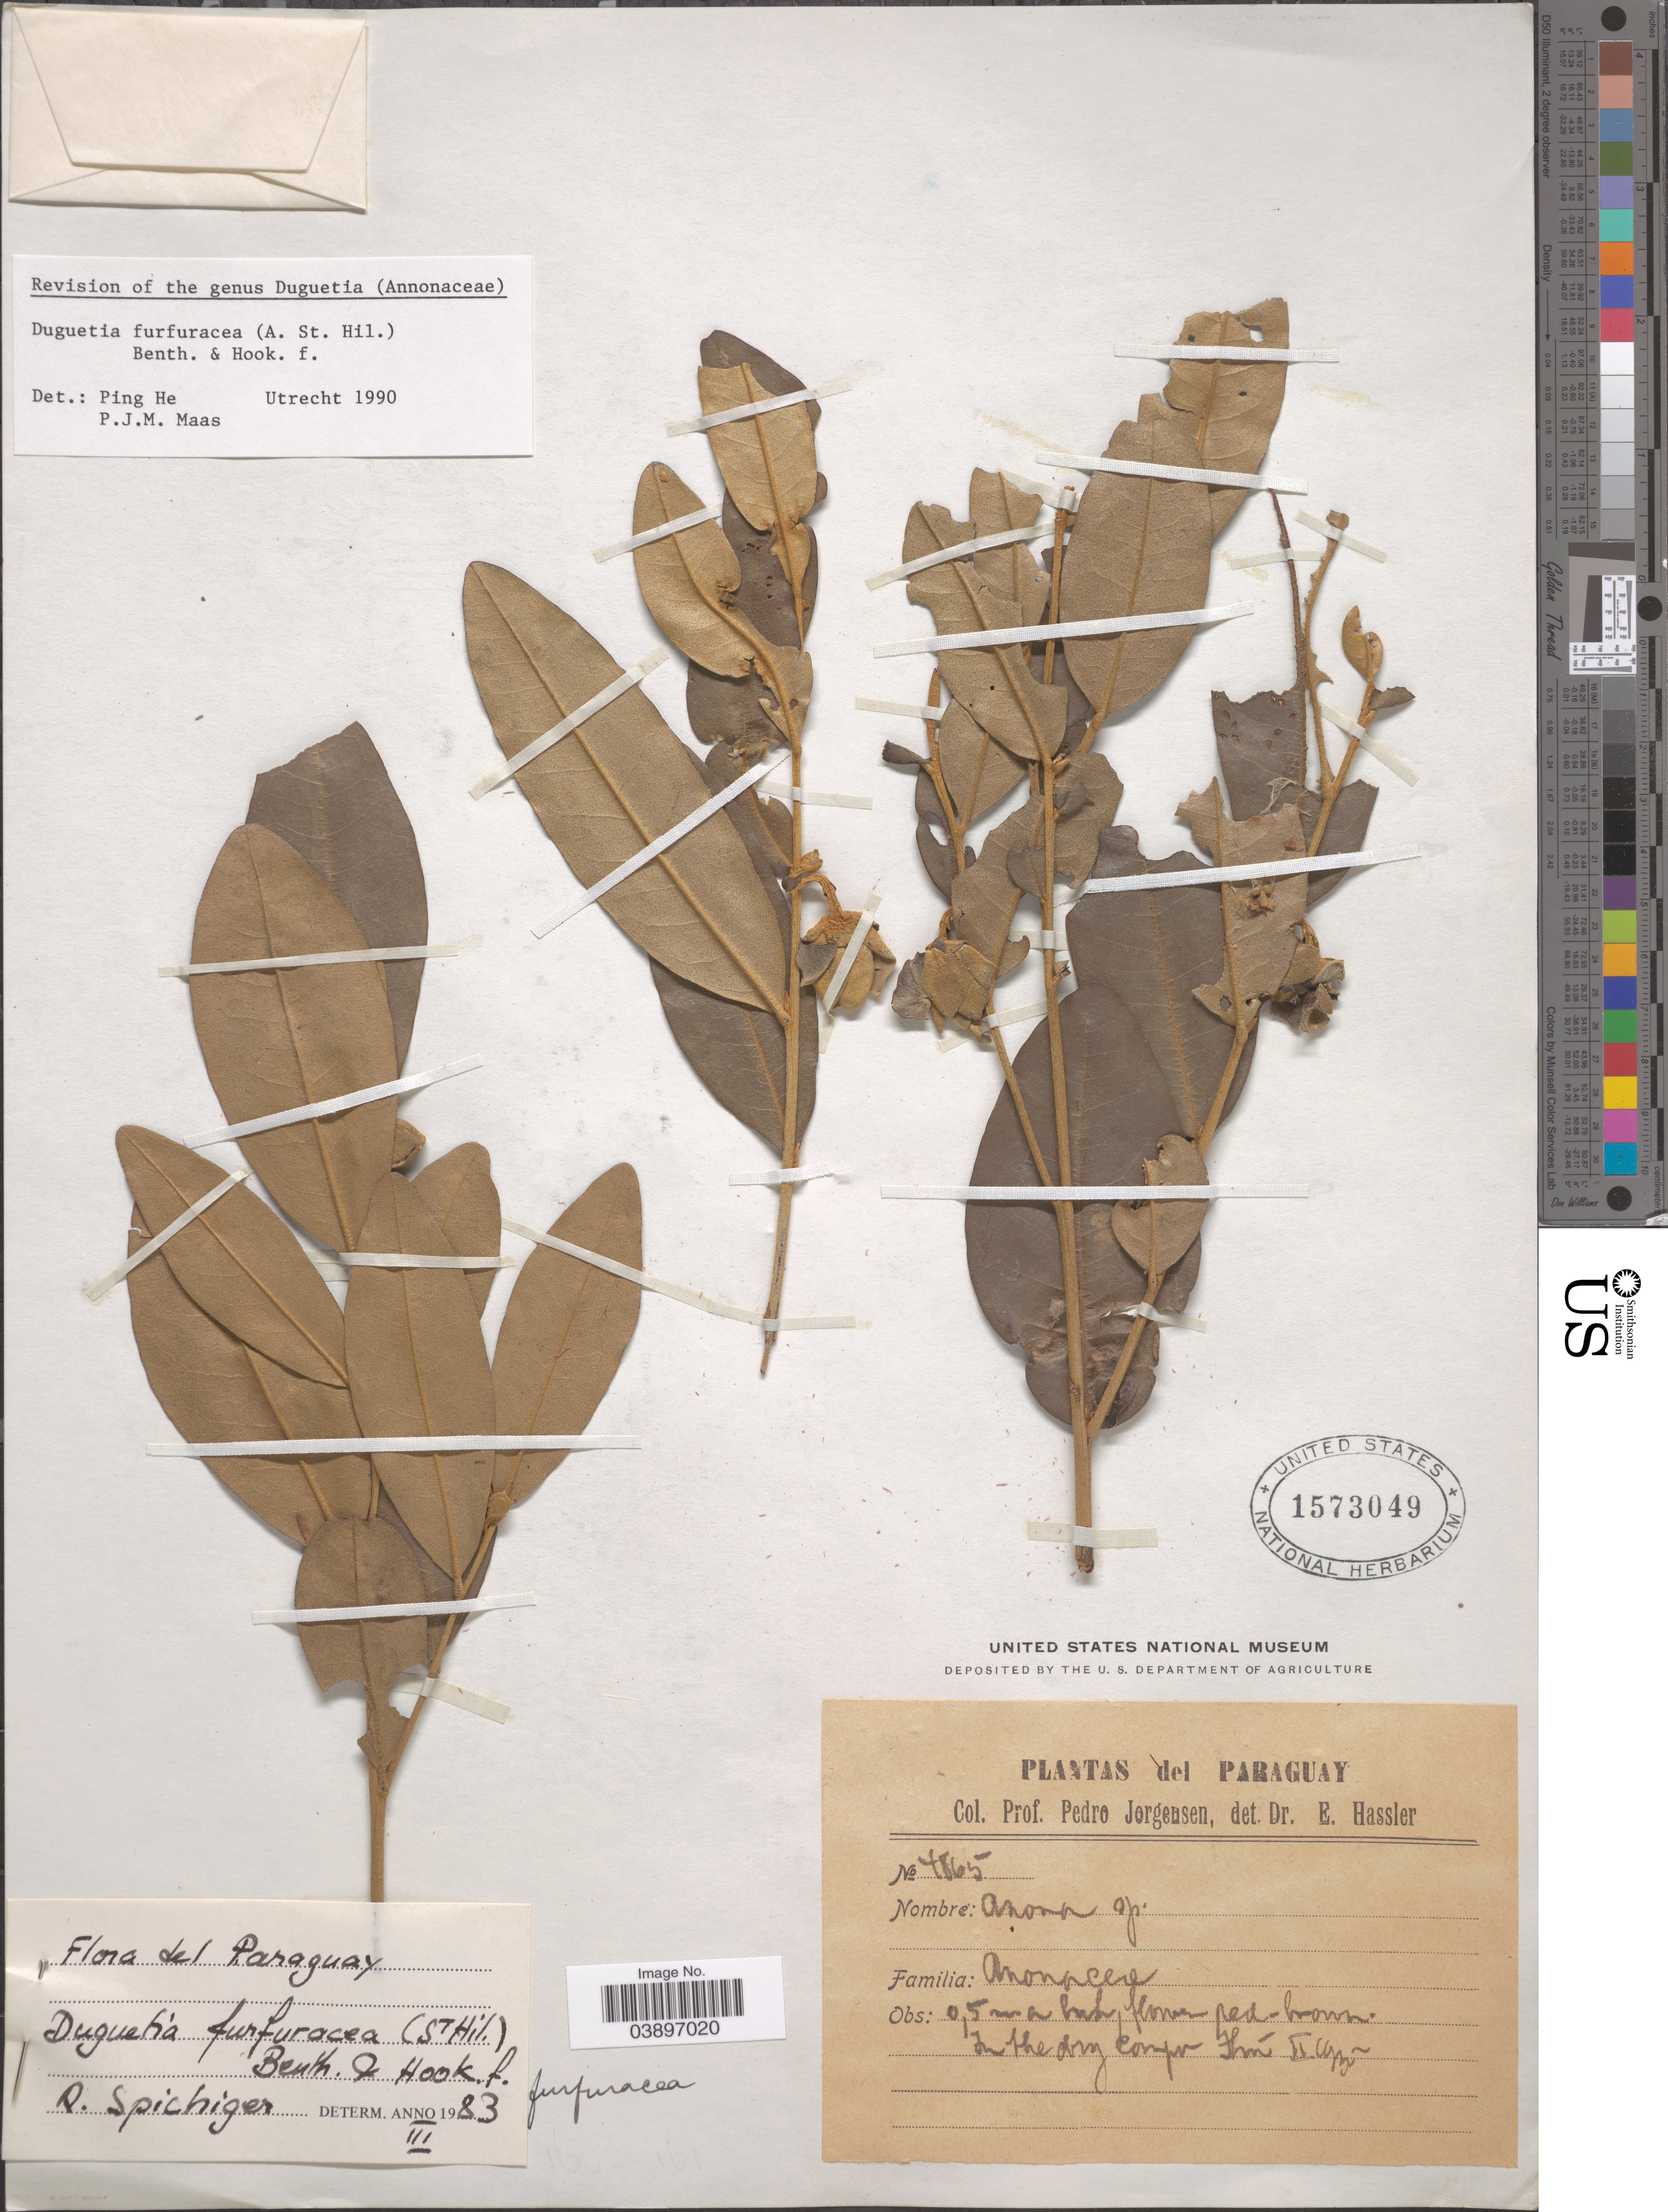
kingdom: Plantae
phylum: Tracheophyta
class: Magnoliopsida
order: Magnoliales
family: Annonaceae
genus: Duguetia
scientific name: Duguetia furfuracea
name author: (A. St.-Hil.) Saff.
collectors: P. Jörgensen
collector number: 4865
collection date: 1935-02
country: Paraguay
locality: Ihu.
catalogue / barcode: US 1573049